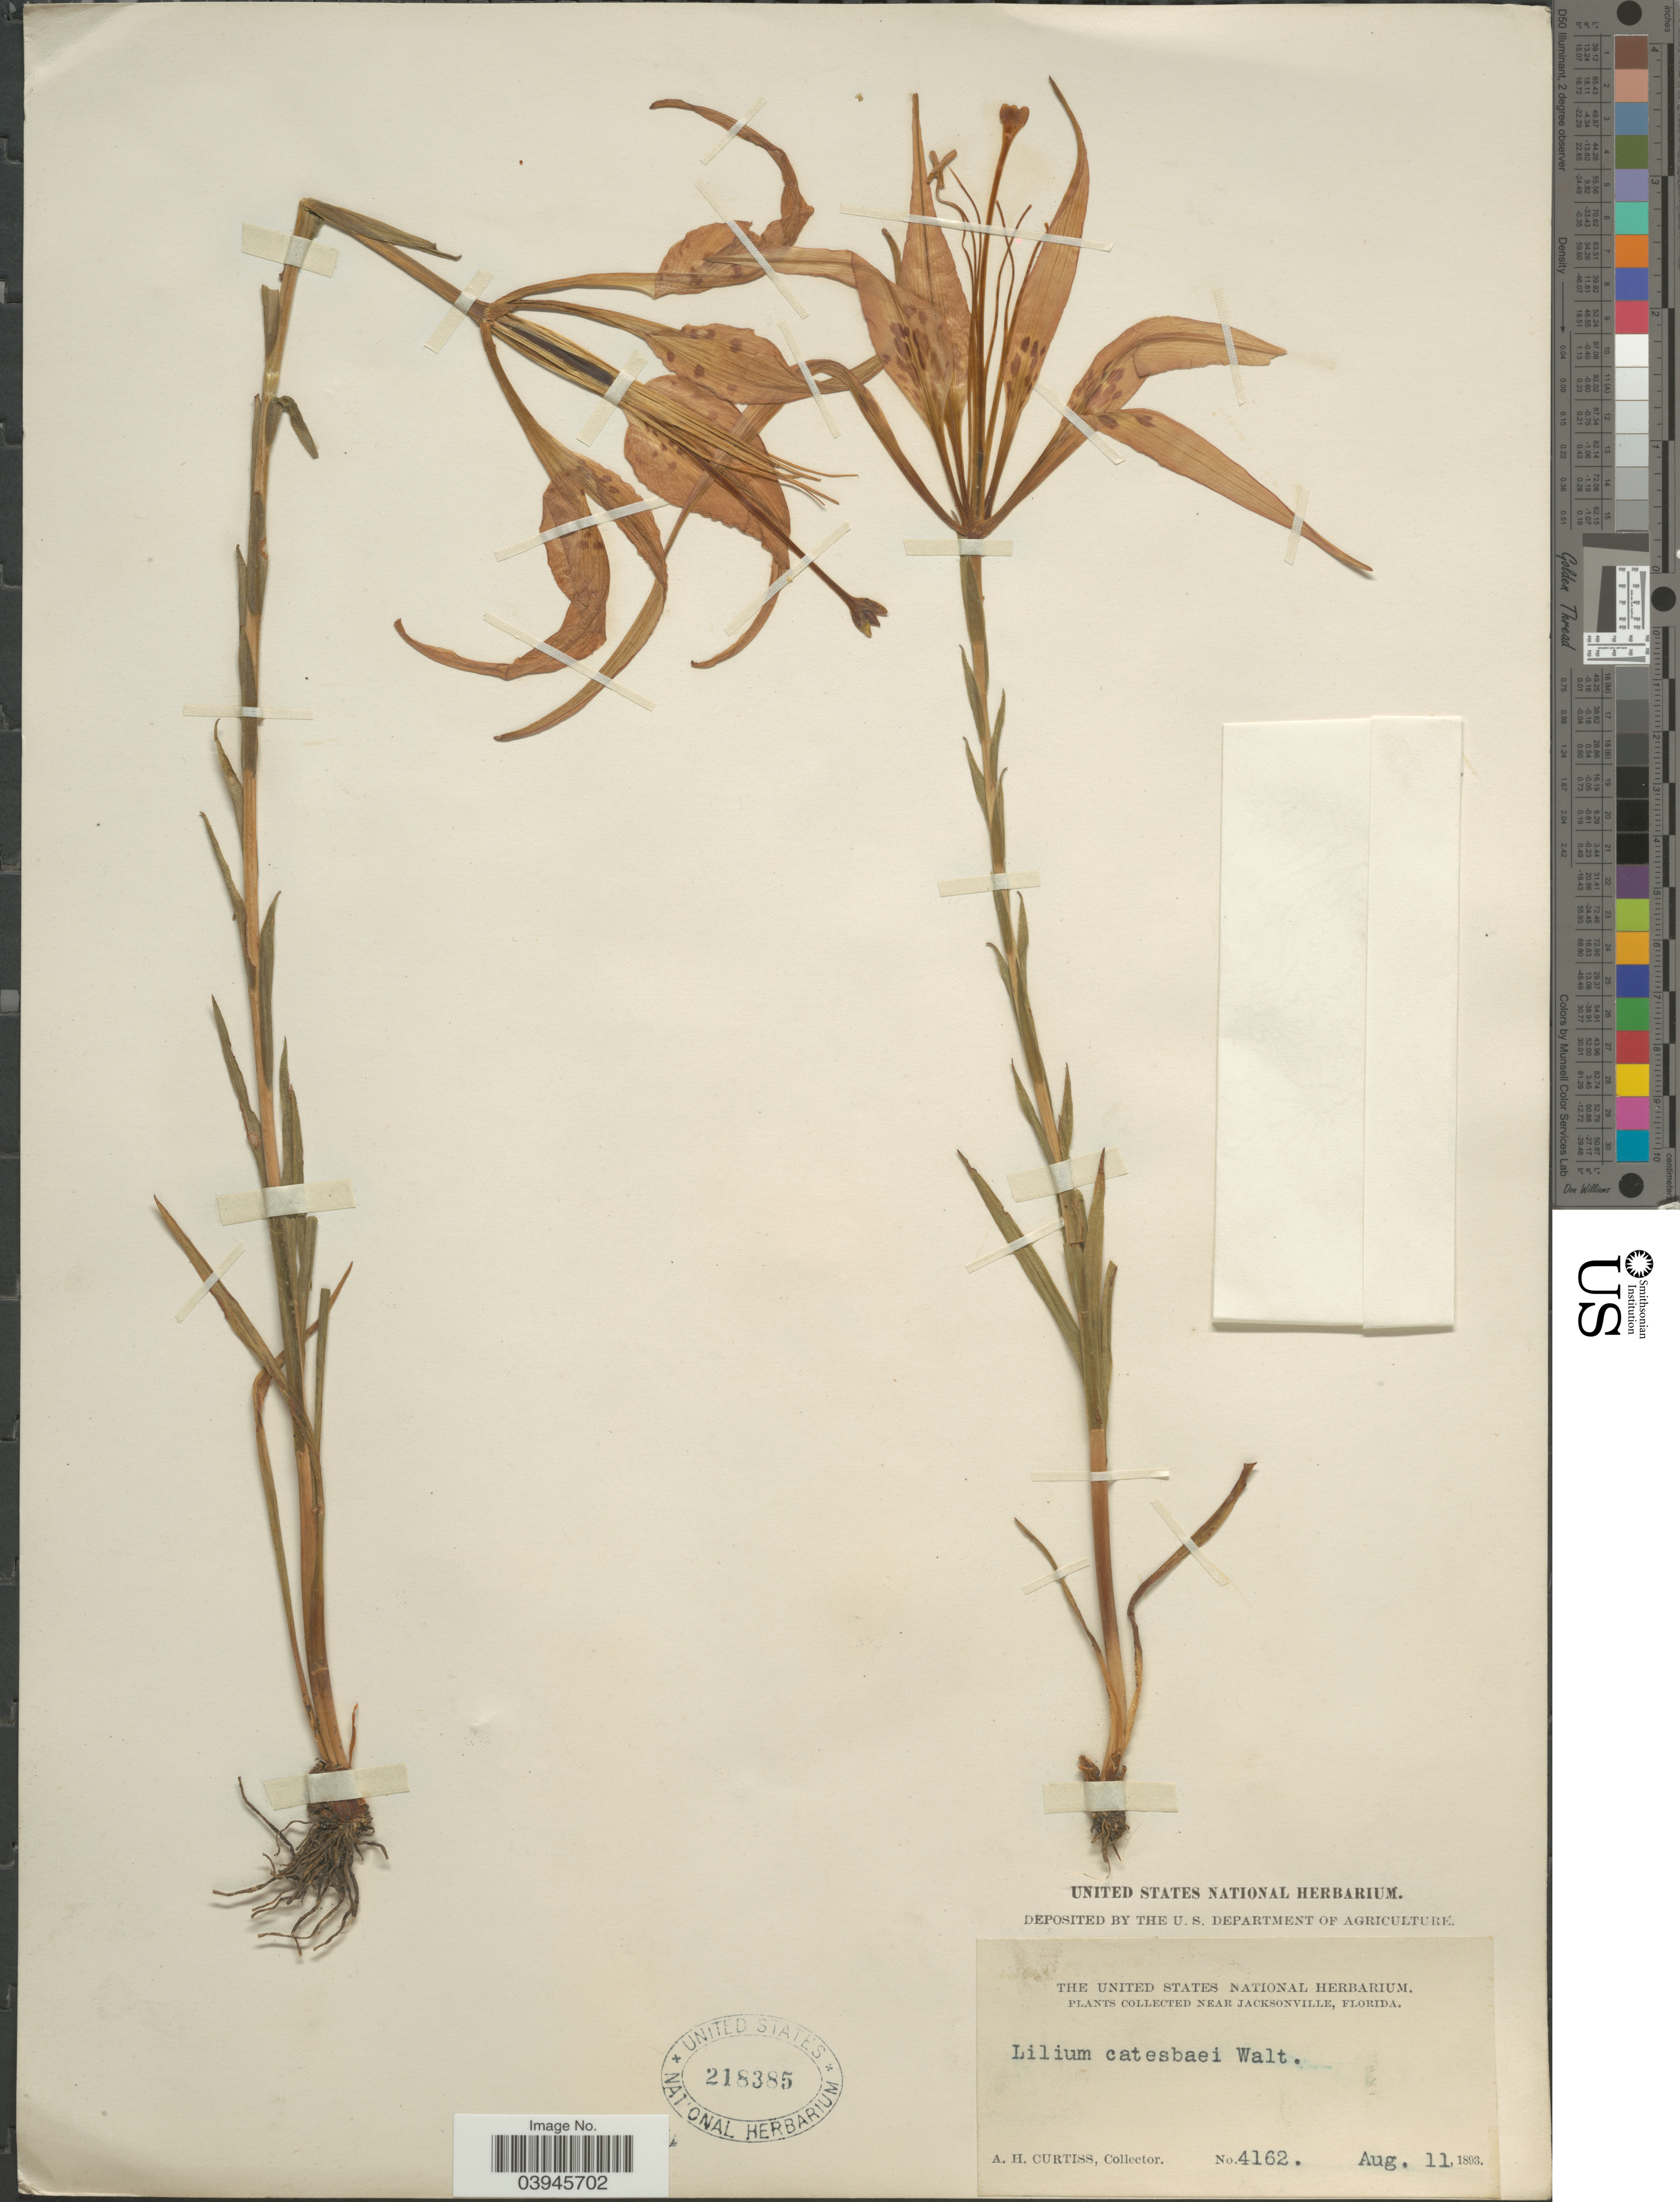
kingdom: Plantae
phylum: Tracheophyta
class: Liliopsida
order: Liliales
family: Liliaceae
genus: Lilium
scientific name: Lilium catesbaei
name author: Walter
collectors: A. H. Curtiss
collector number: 4162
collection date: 1893-08-11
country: United States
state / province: Florida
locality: Near Jacksonville.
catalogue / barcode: US 218385